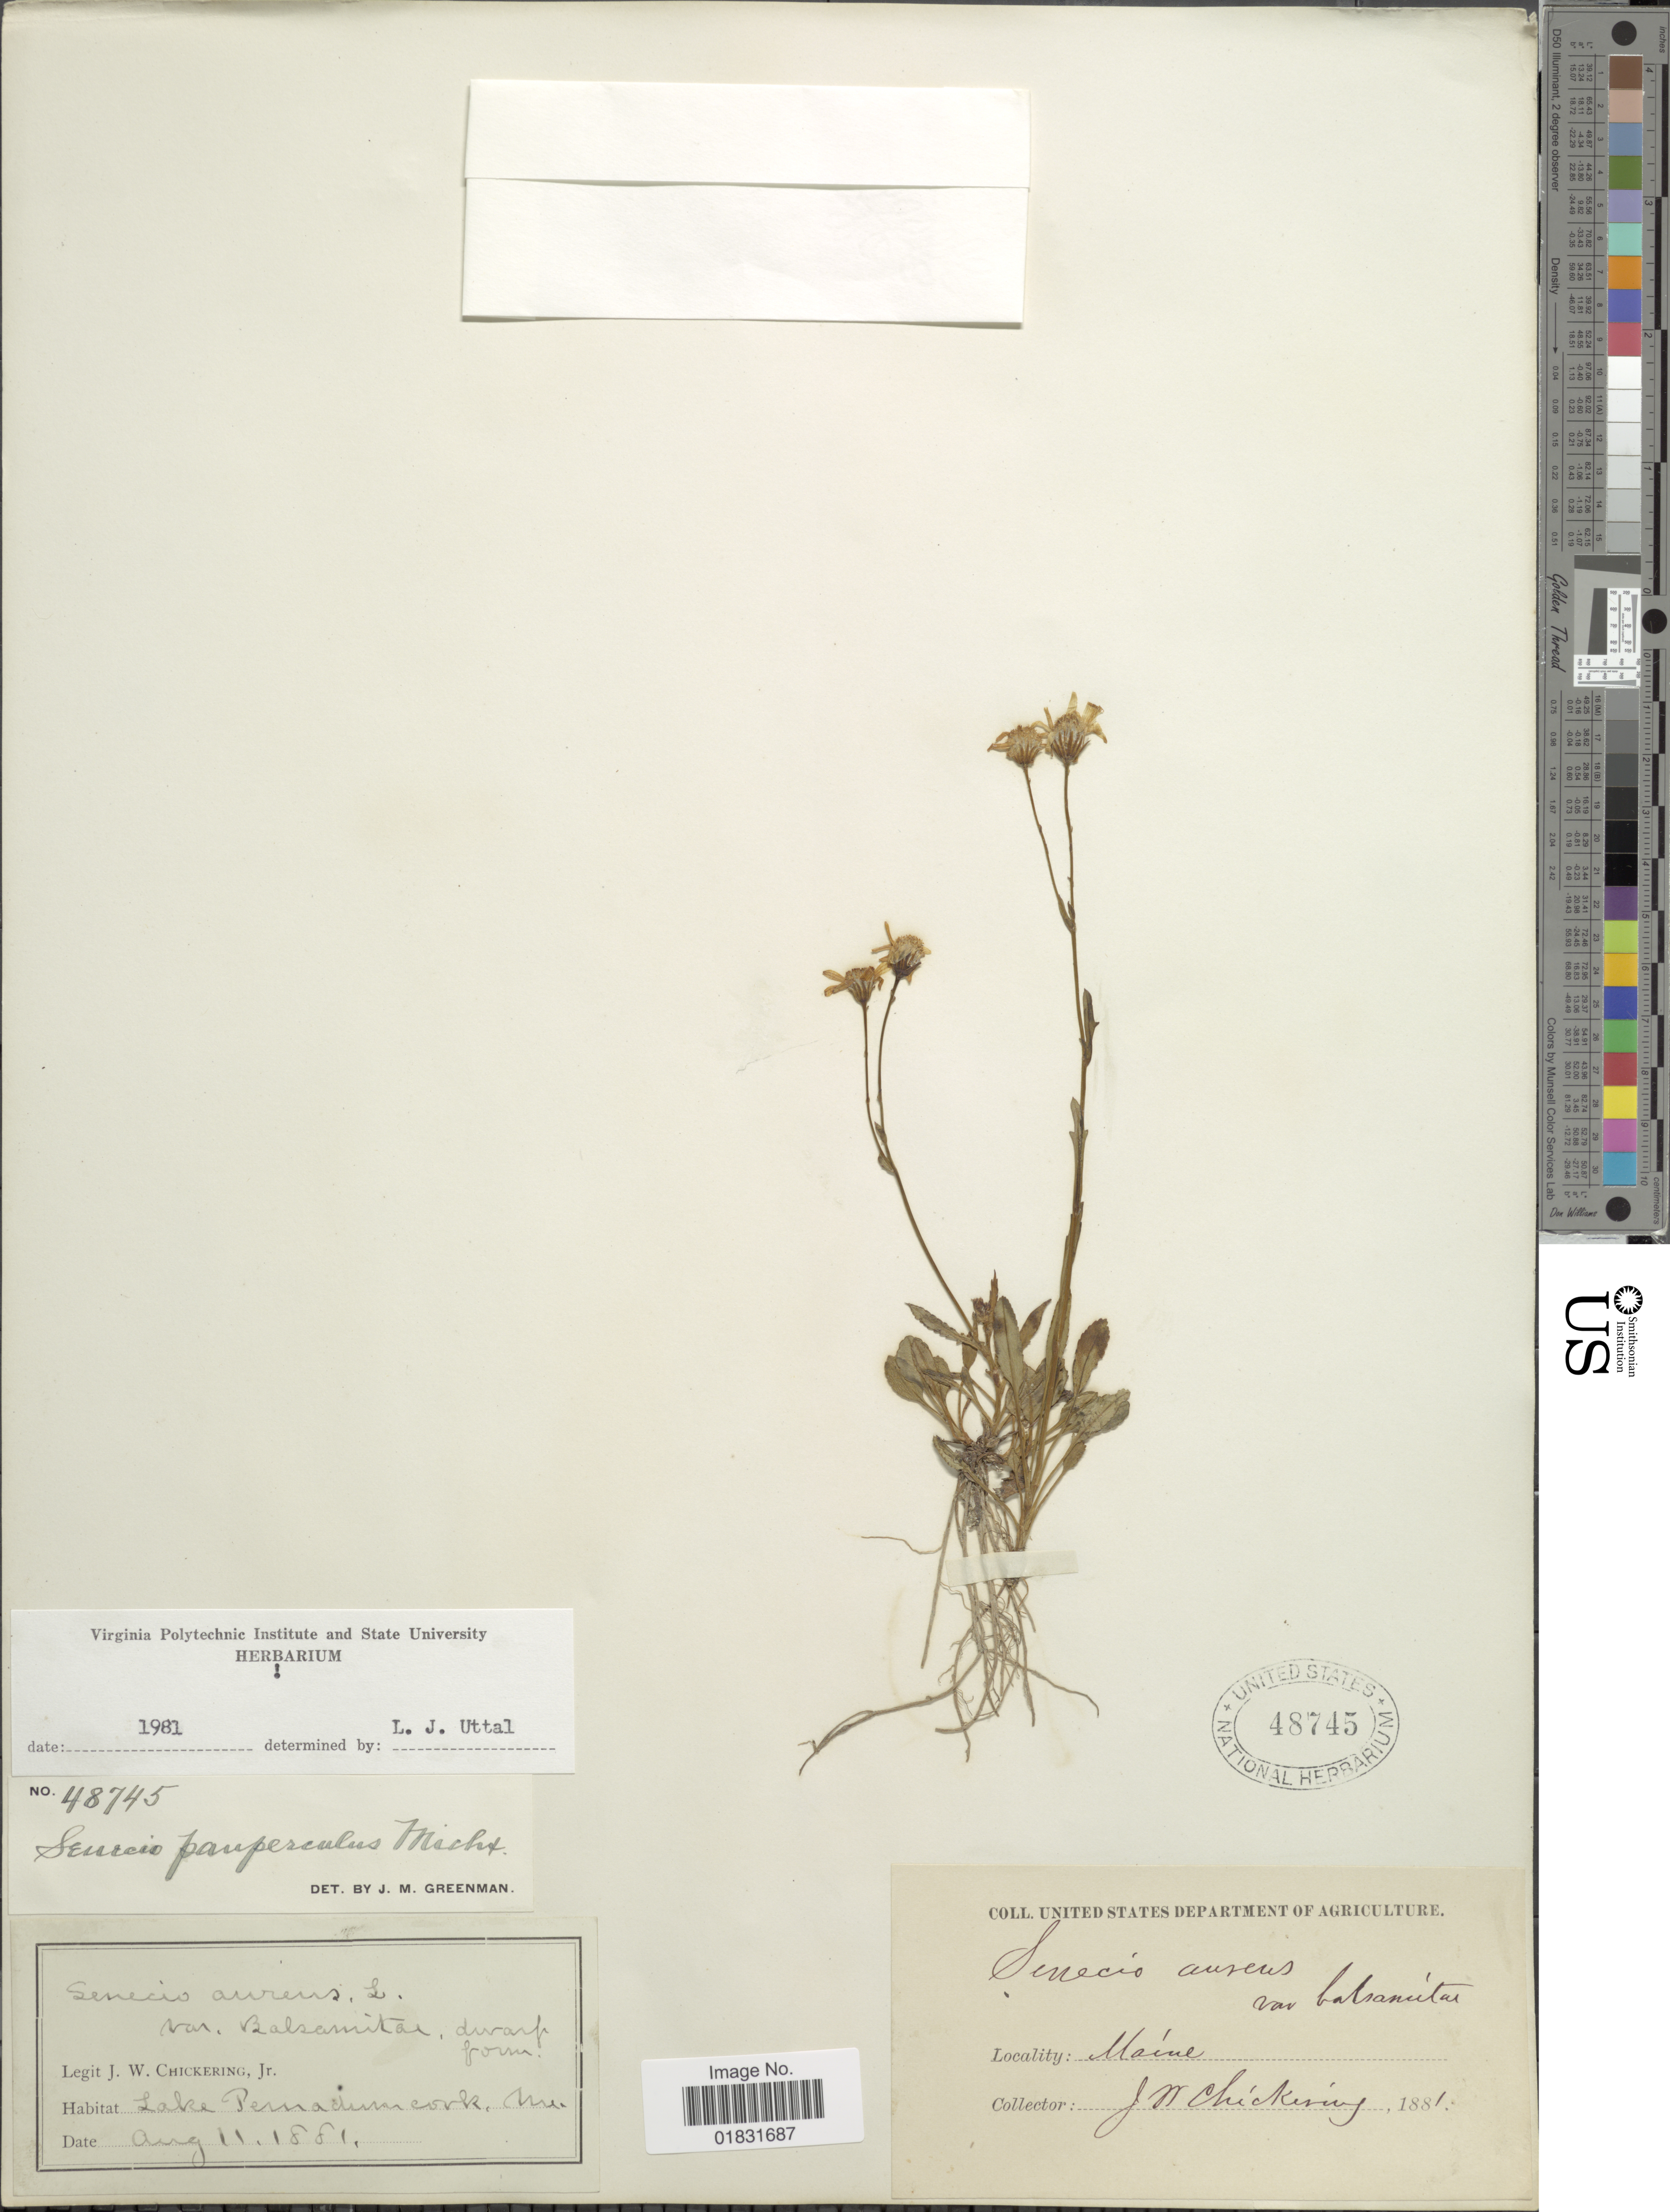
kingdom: Plantae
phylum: Tracheophyta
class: Magnoliopsida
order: Asterales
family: Asteraceae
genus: Packera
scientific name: Packera paupercula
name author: (Michx.) Á. Löve & D. Löve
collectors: J. W. Chickering Jr.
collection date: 1881-08-11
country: United States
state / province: Maine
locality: Lake Pernadum cook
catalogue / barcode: US 48745